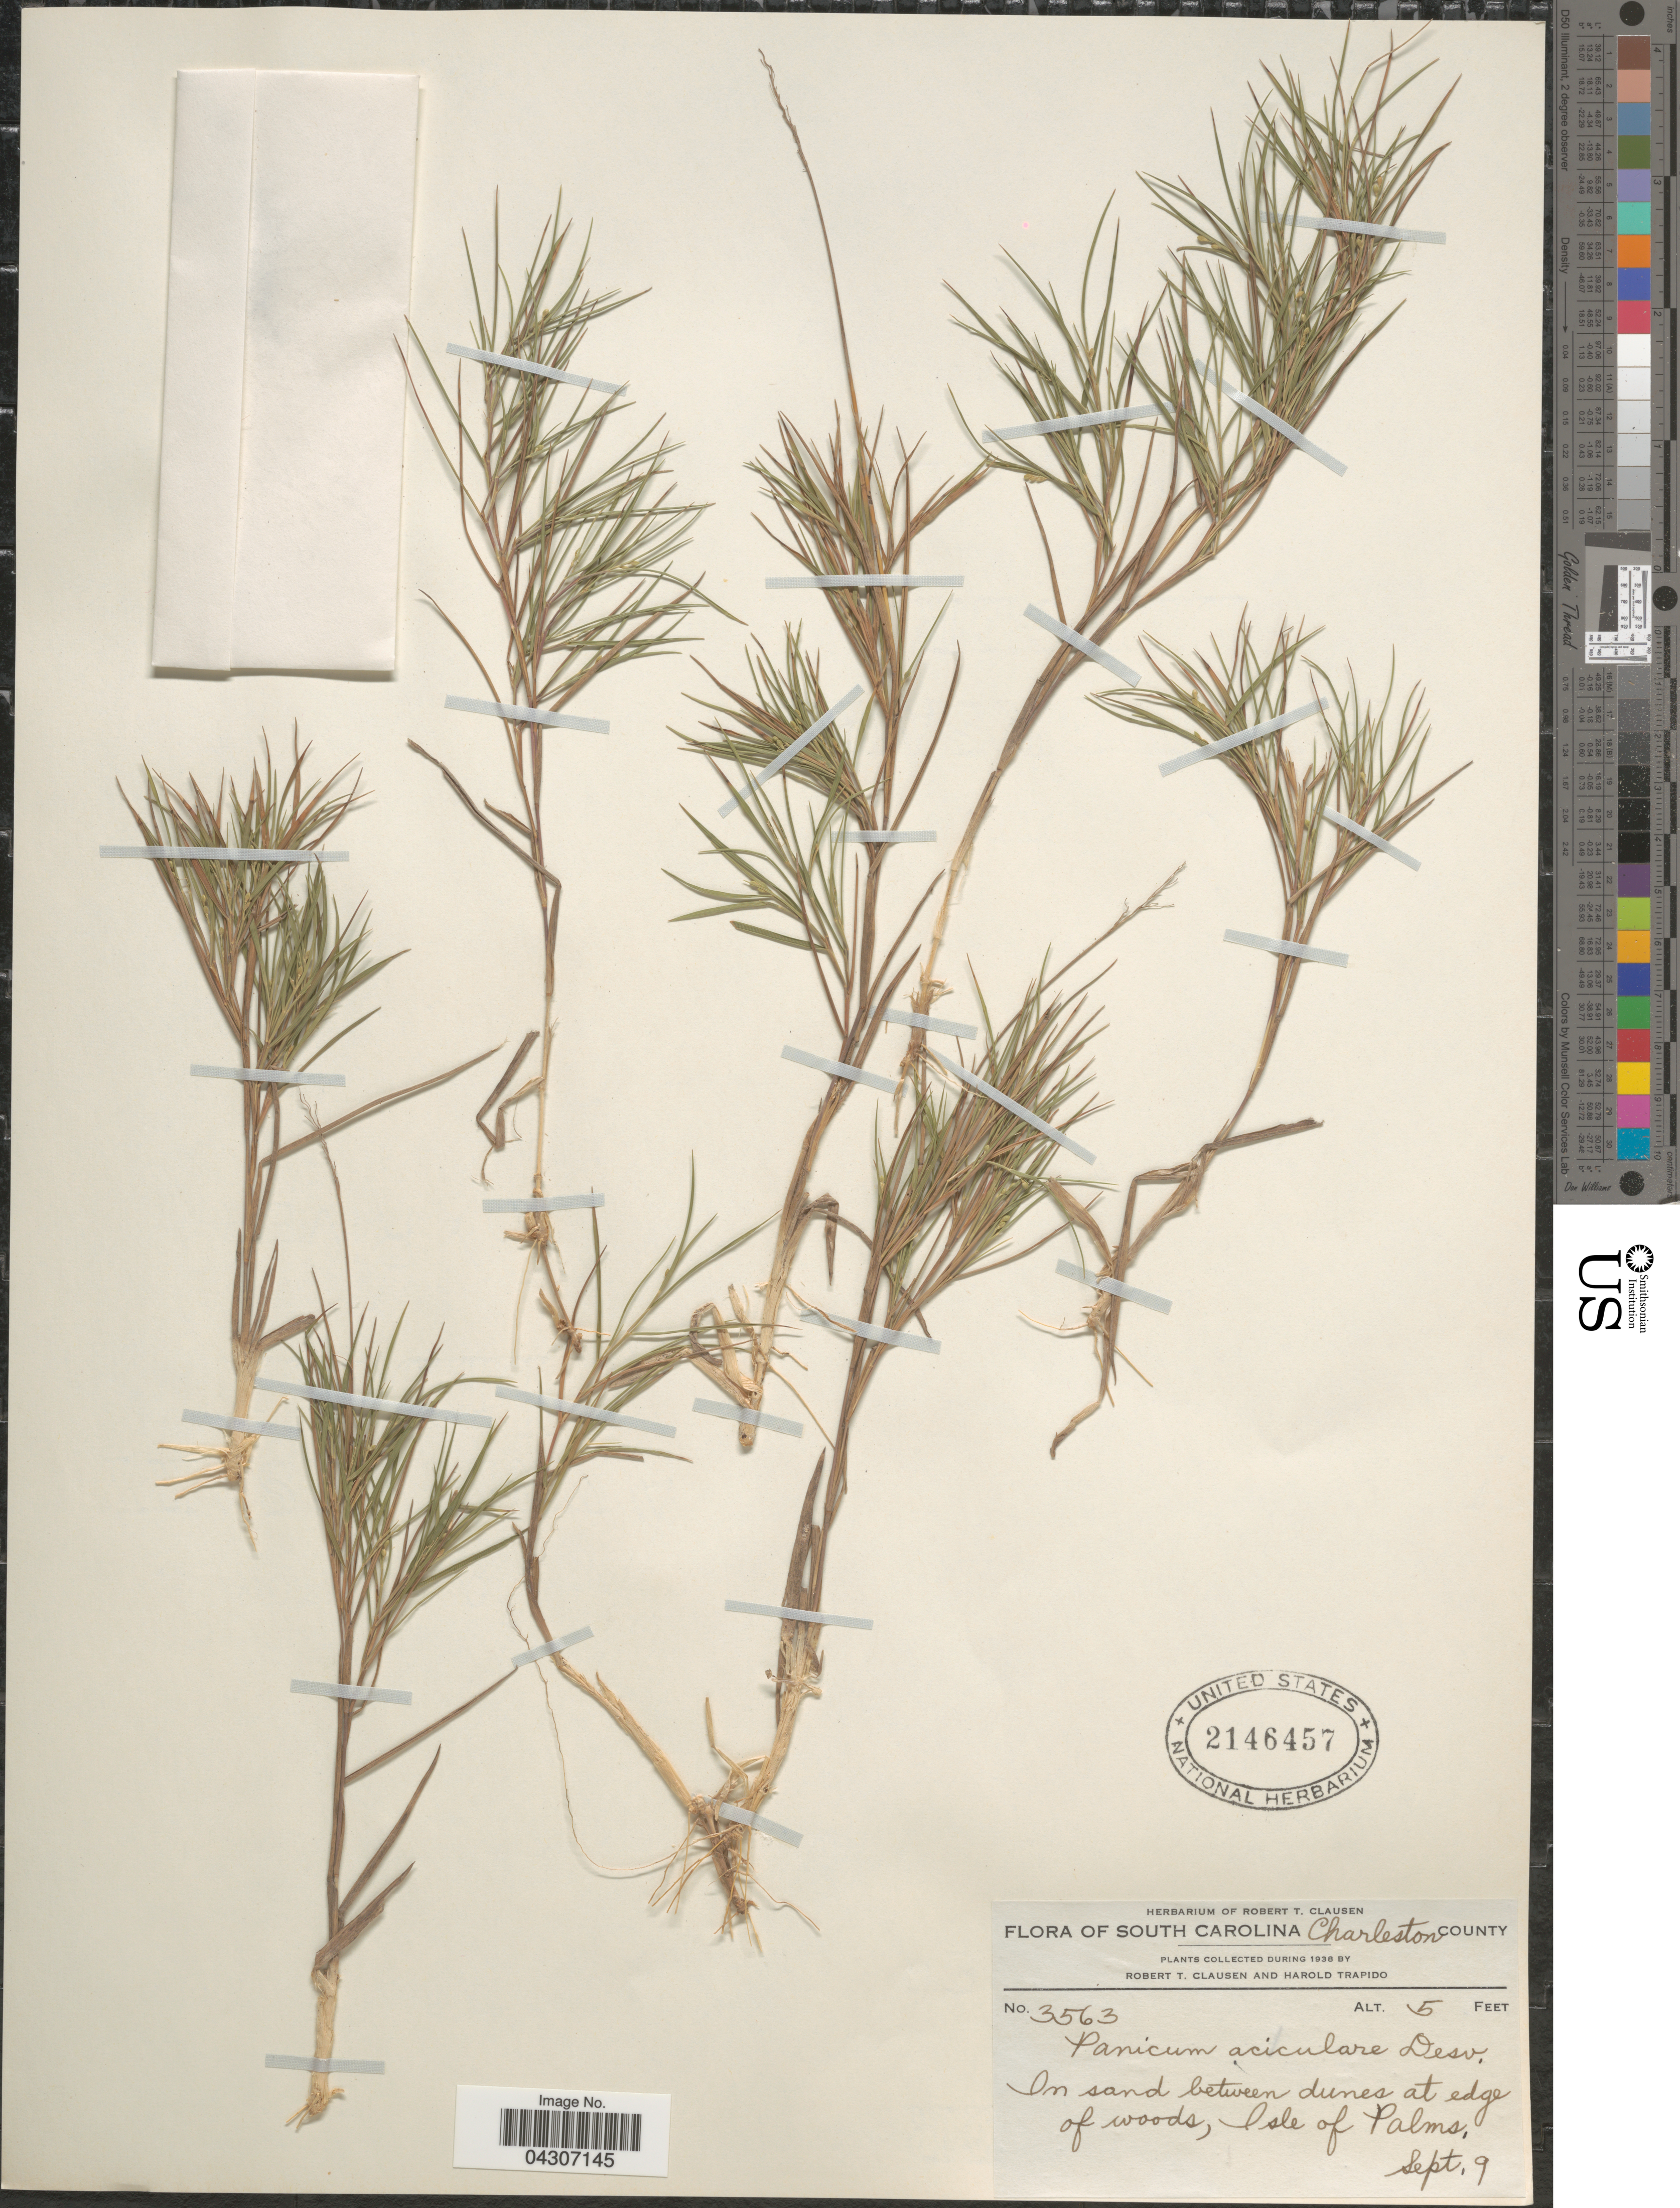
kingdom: Plantae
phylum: Tracheophyta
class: Liliopsida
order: Poales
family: Poaceae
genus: Dichanthelium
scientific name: Dichanthelium aciculare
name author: (Desv. ex Poir.) Gould & C.A. Clark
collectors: R. T. Clausen & H. Trapido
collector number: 3563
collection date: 1938-09-09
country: United States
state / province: South Carolina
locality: Charleston County. In sand between dunes at edge of woods, Isle of Palms.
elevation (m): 2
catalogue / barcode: US 2146457